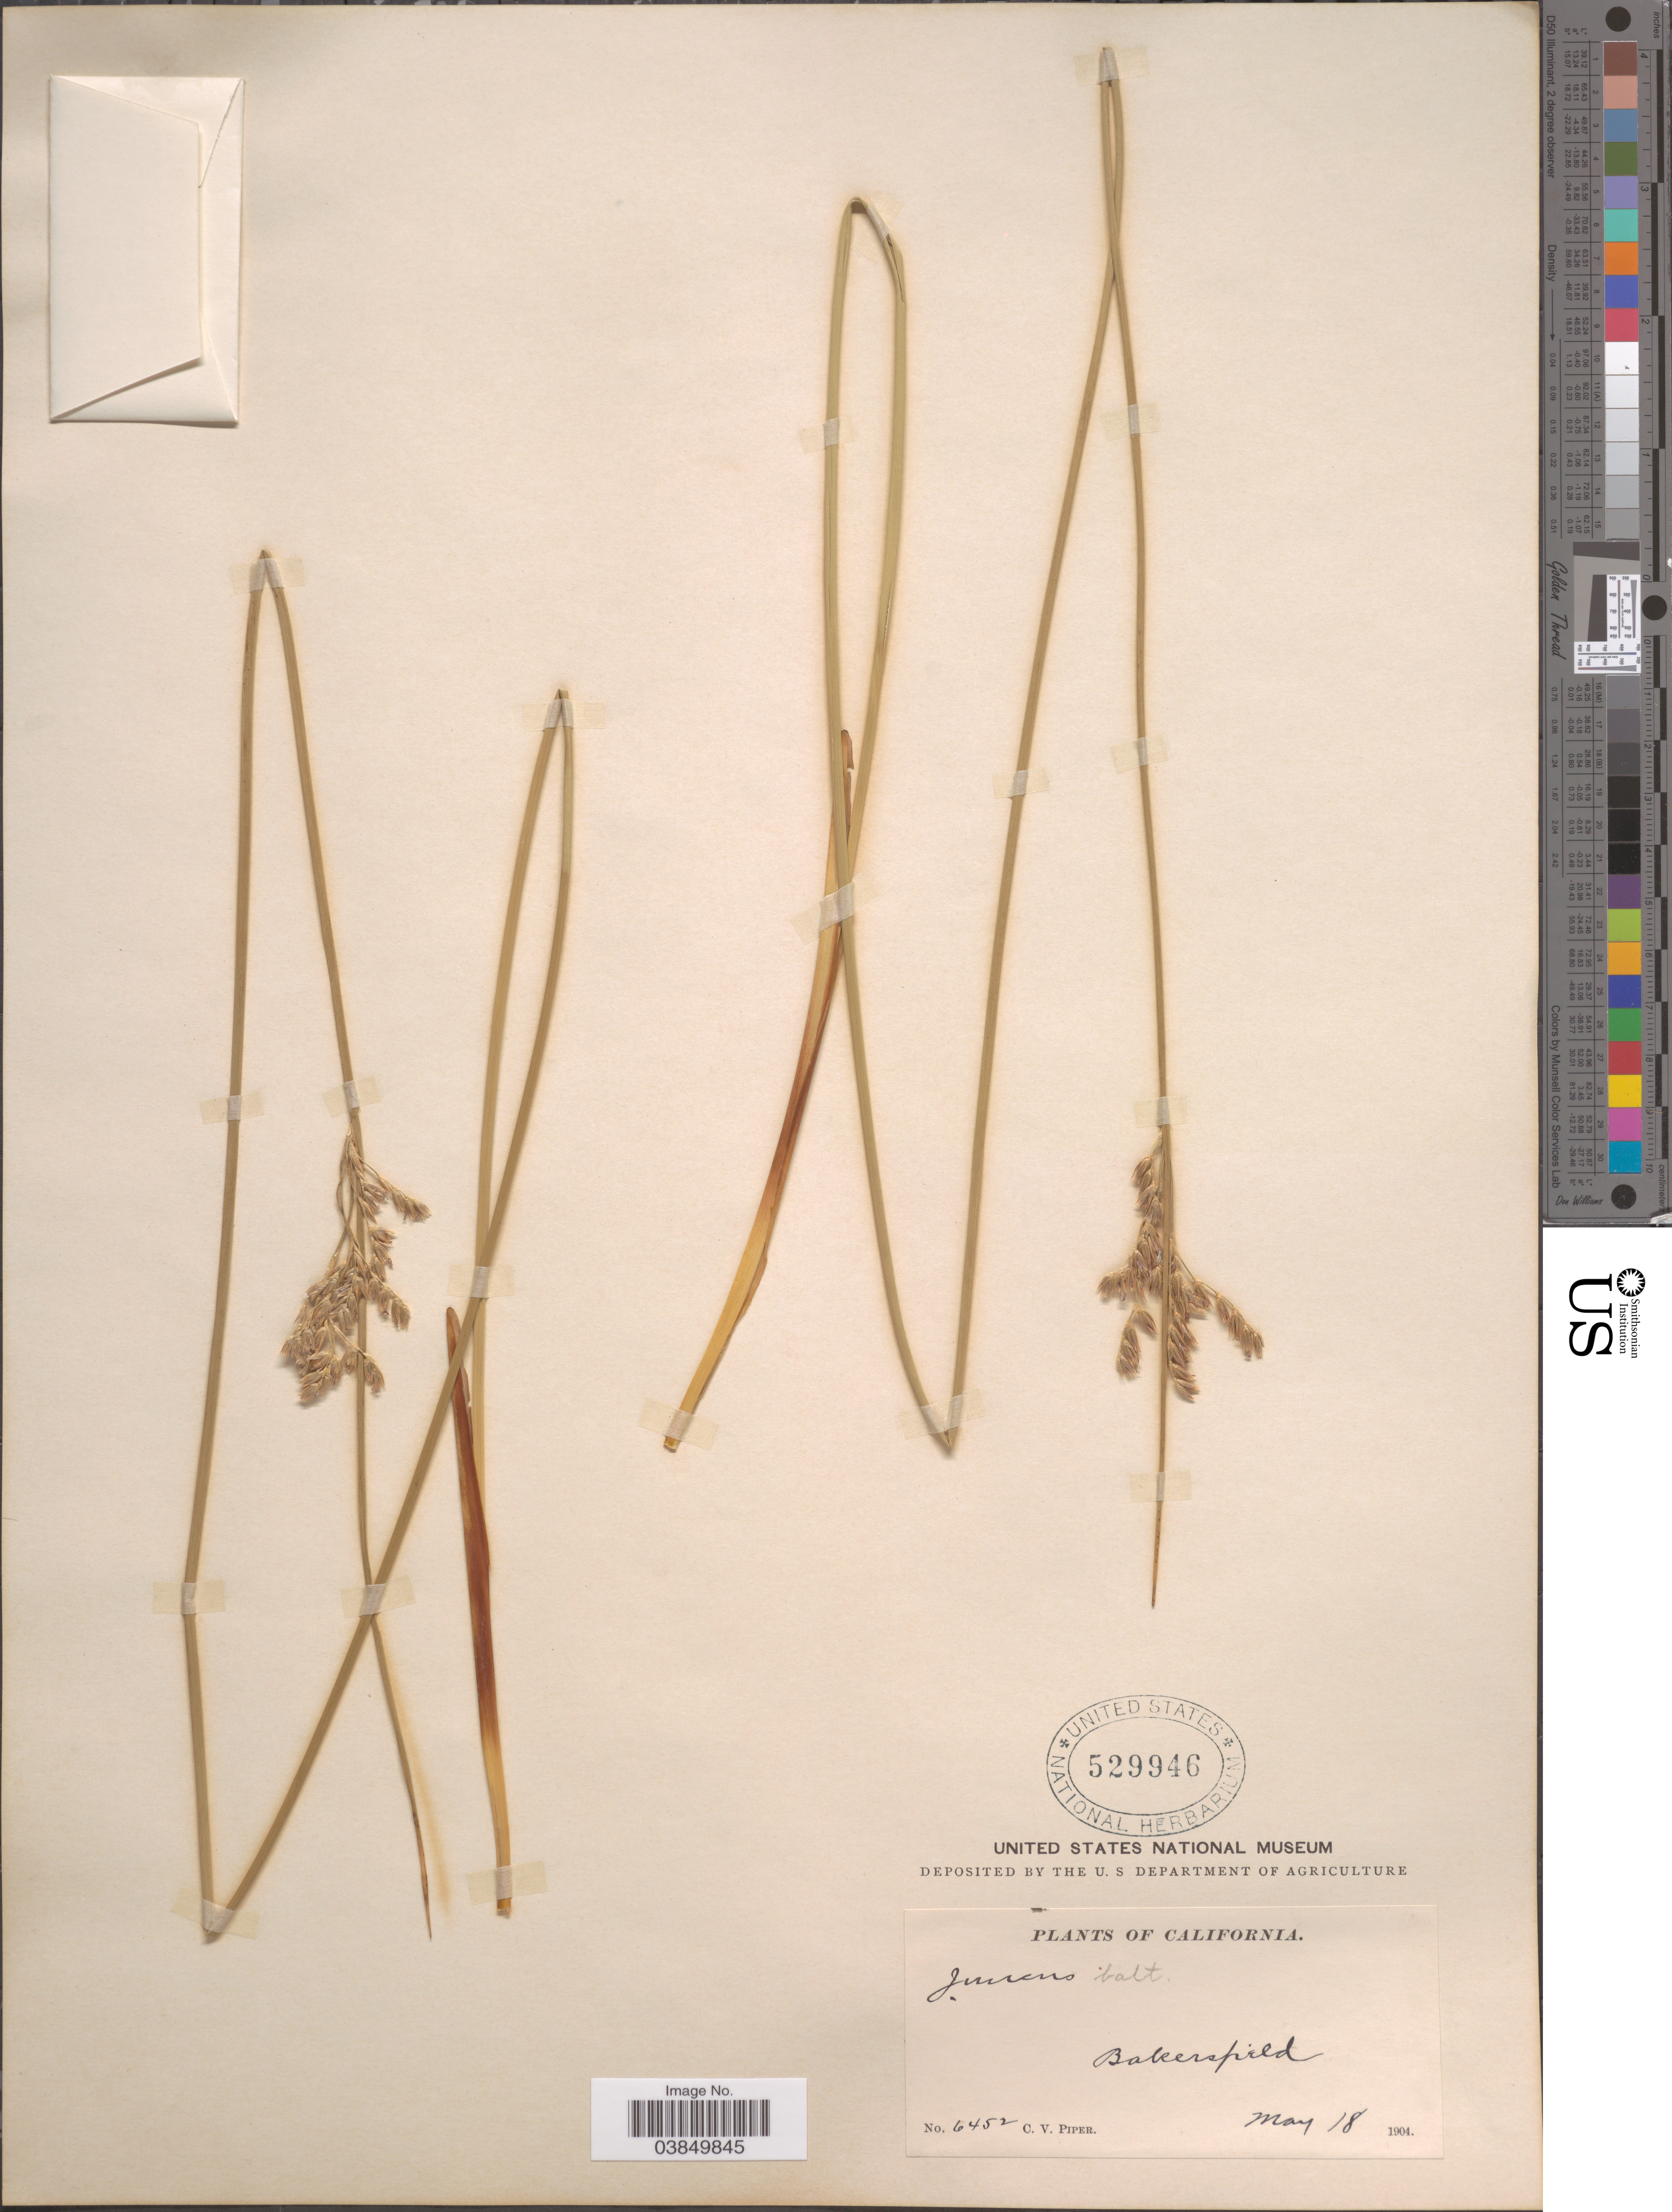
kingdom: Plantae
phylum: Tracheophyta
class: Liliopsida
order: Poales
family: Juncaceae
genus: Juncus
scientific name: Juncus balticus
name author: Willd.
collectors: C. V. Piper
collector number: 6452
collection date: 1904-05-18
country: United States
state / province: California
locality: Bakersfield.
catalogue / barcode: US 529946